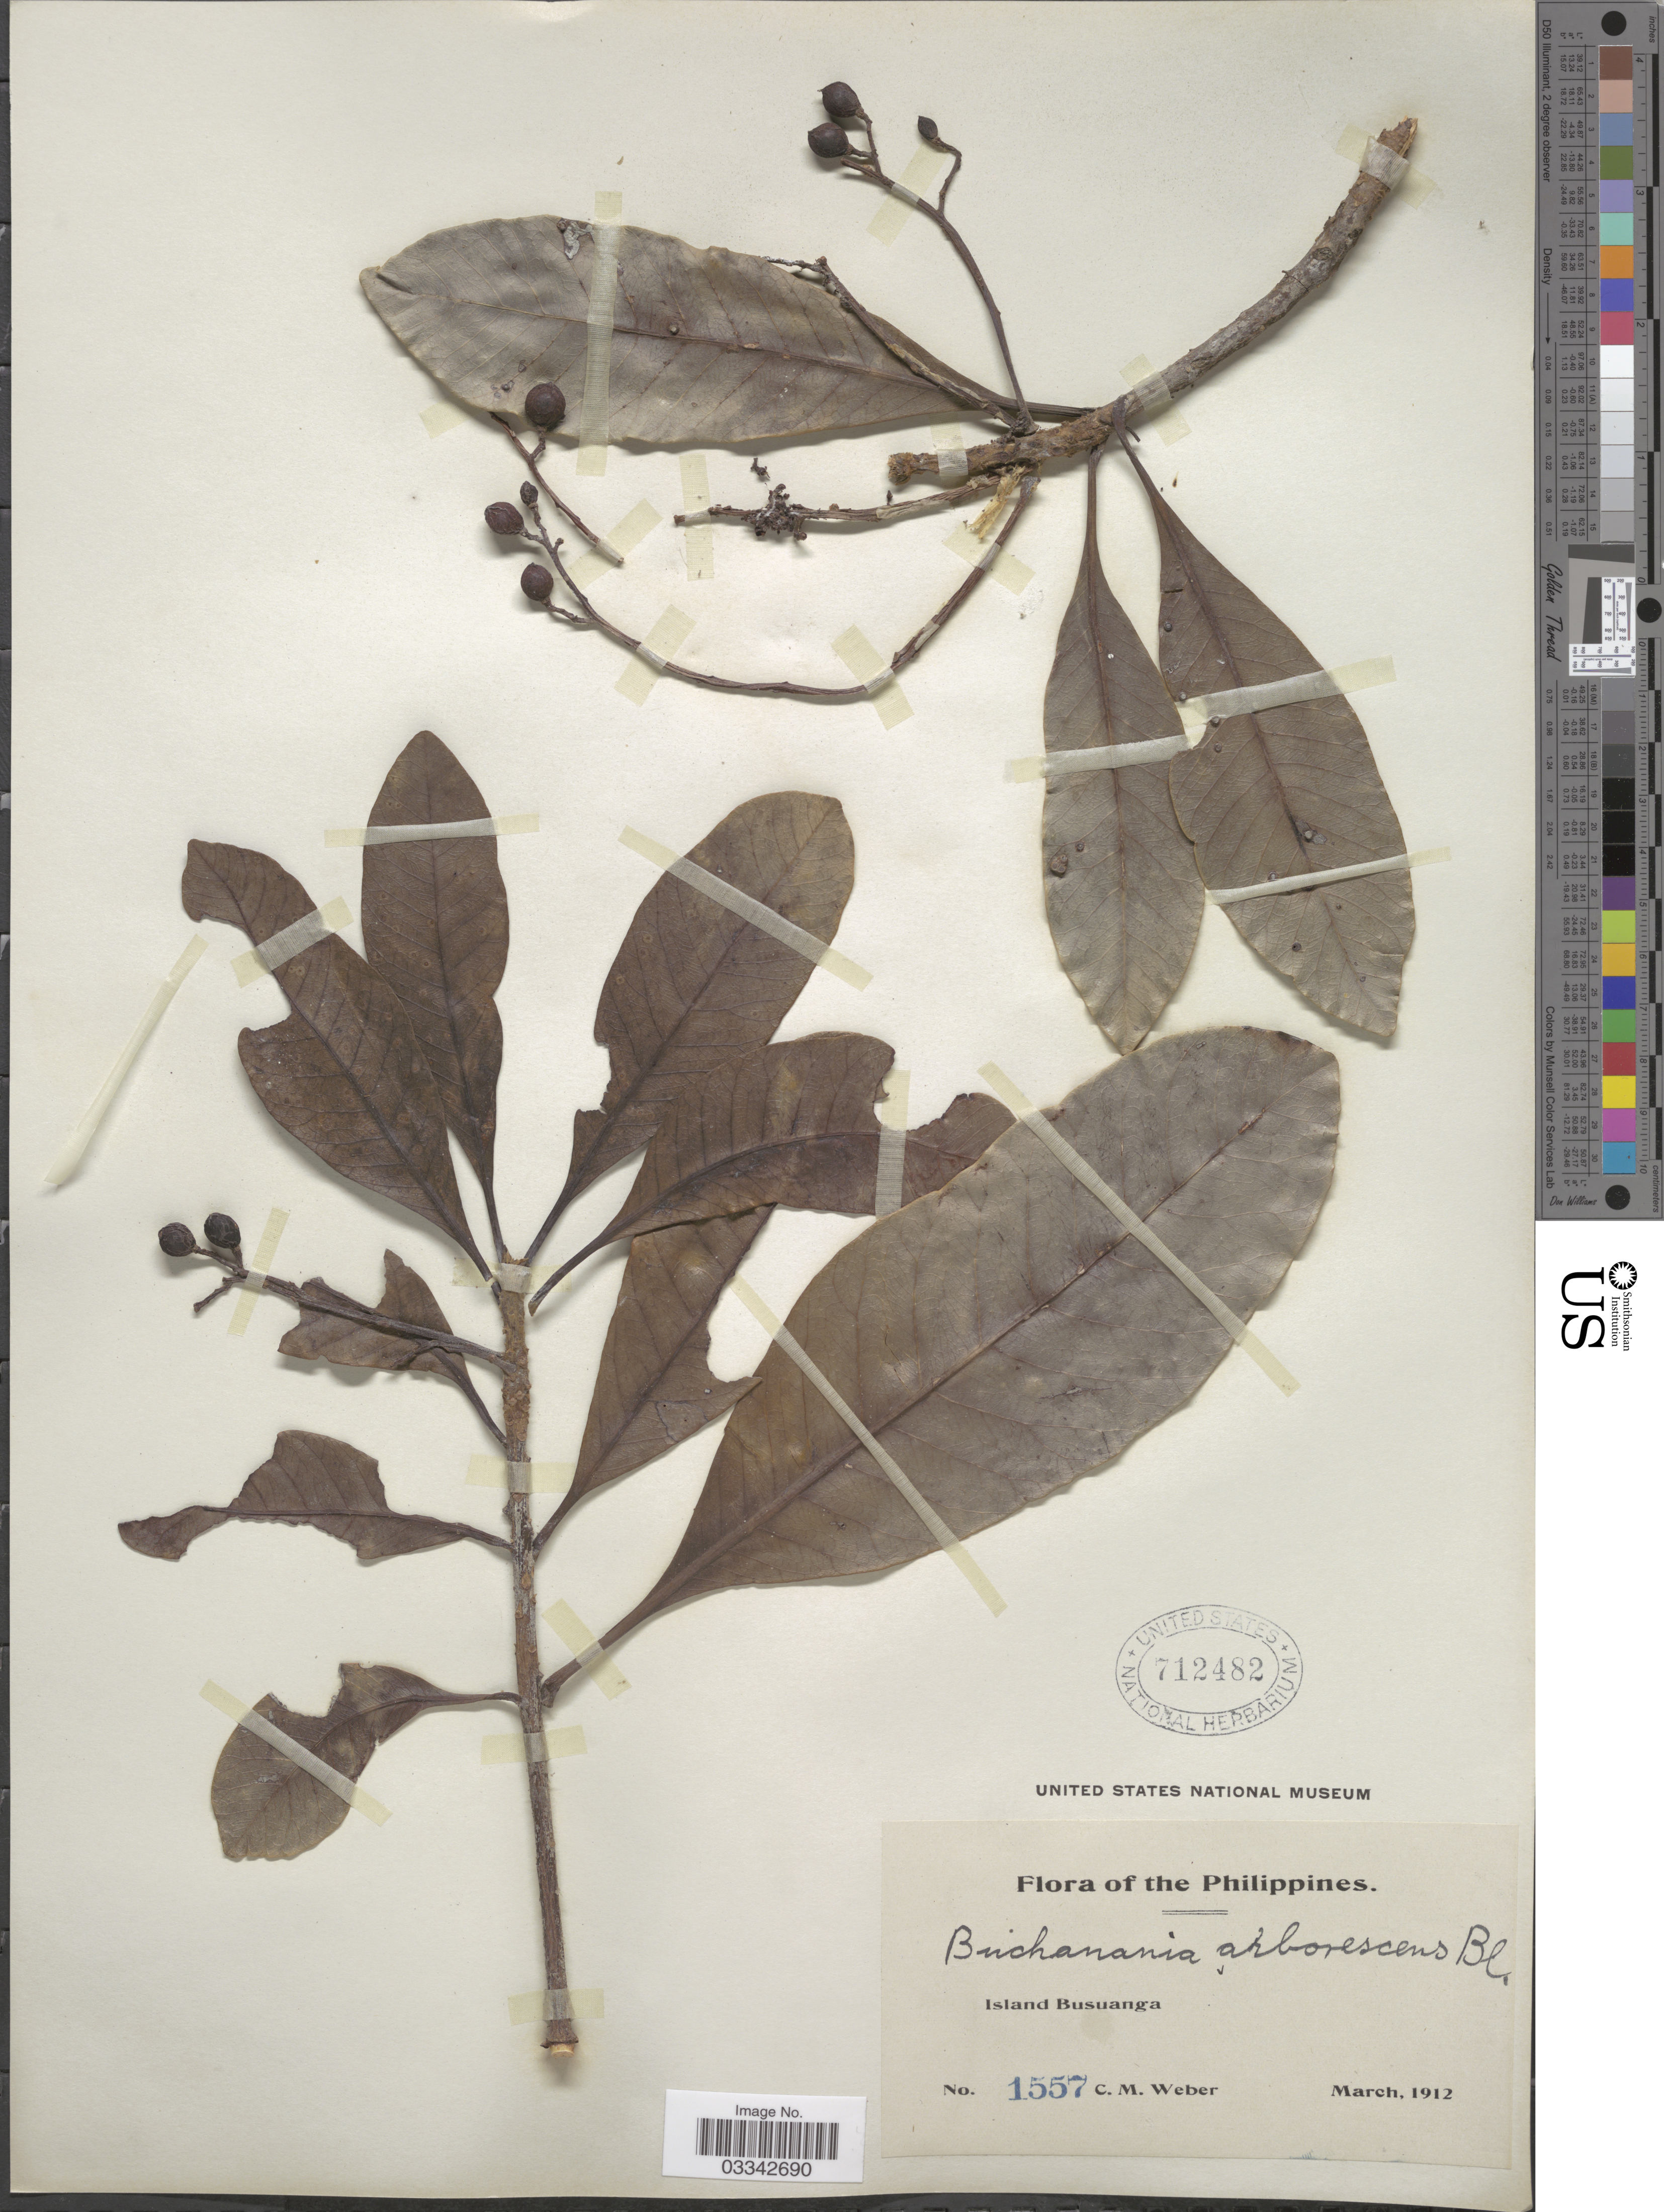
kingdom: Plantae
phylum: Tracheophyta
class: Magnoliopsida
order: Sapindales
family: Anacardiaceae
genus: Buchanania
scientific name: Buchanania arborescens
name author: (Blume) Blume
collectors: C. M. Weber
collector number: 1557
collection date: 1912-03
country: Philippines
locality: Island Busuanga.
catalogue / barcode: US 712482